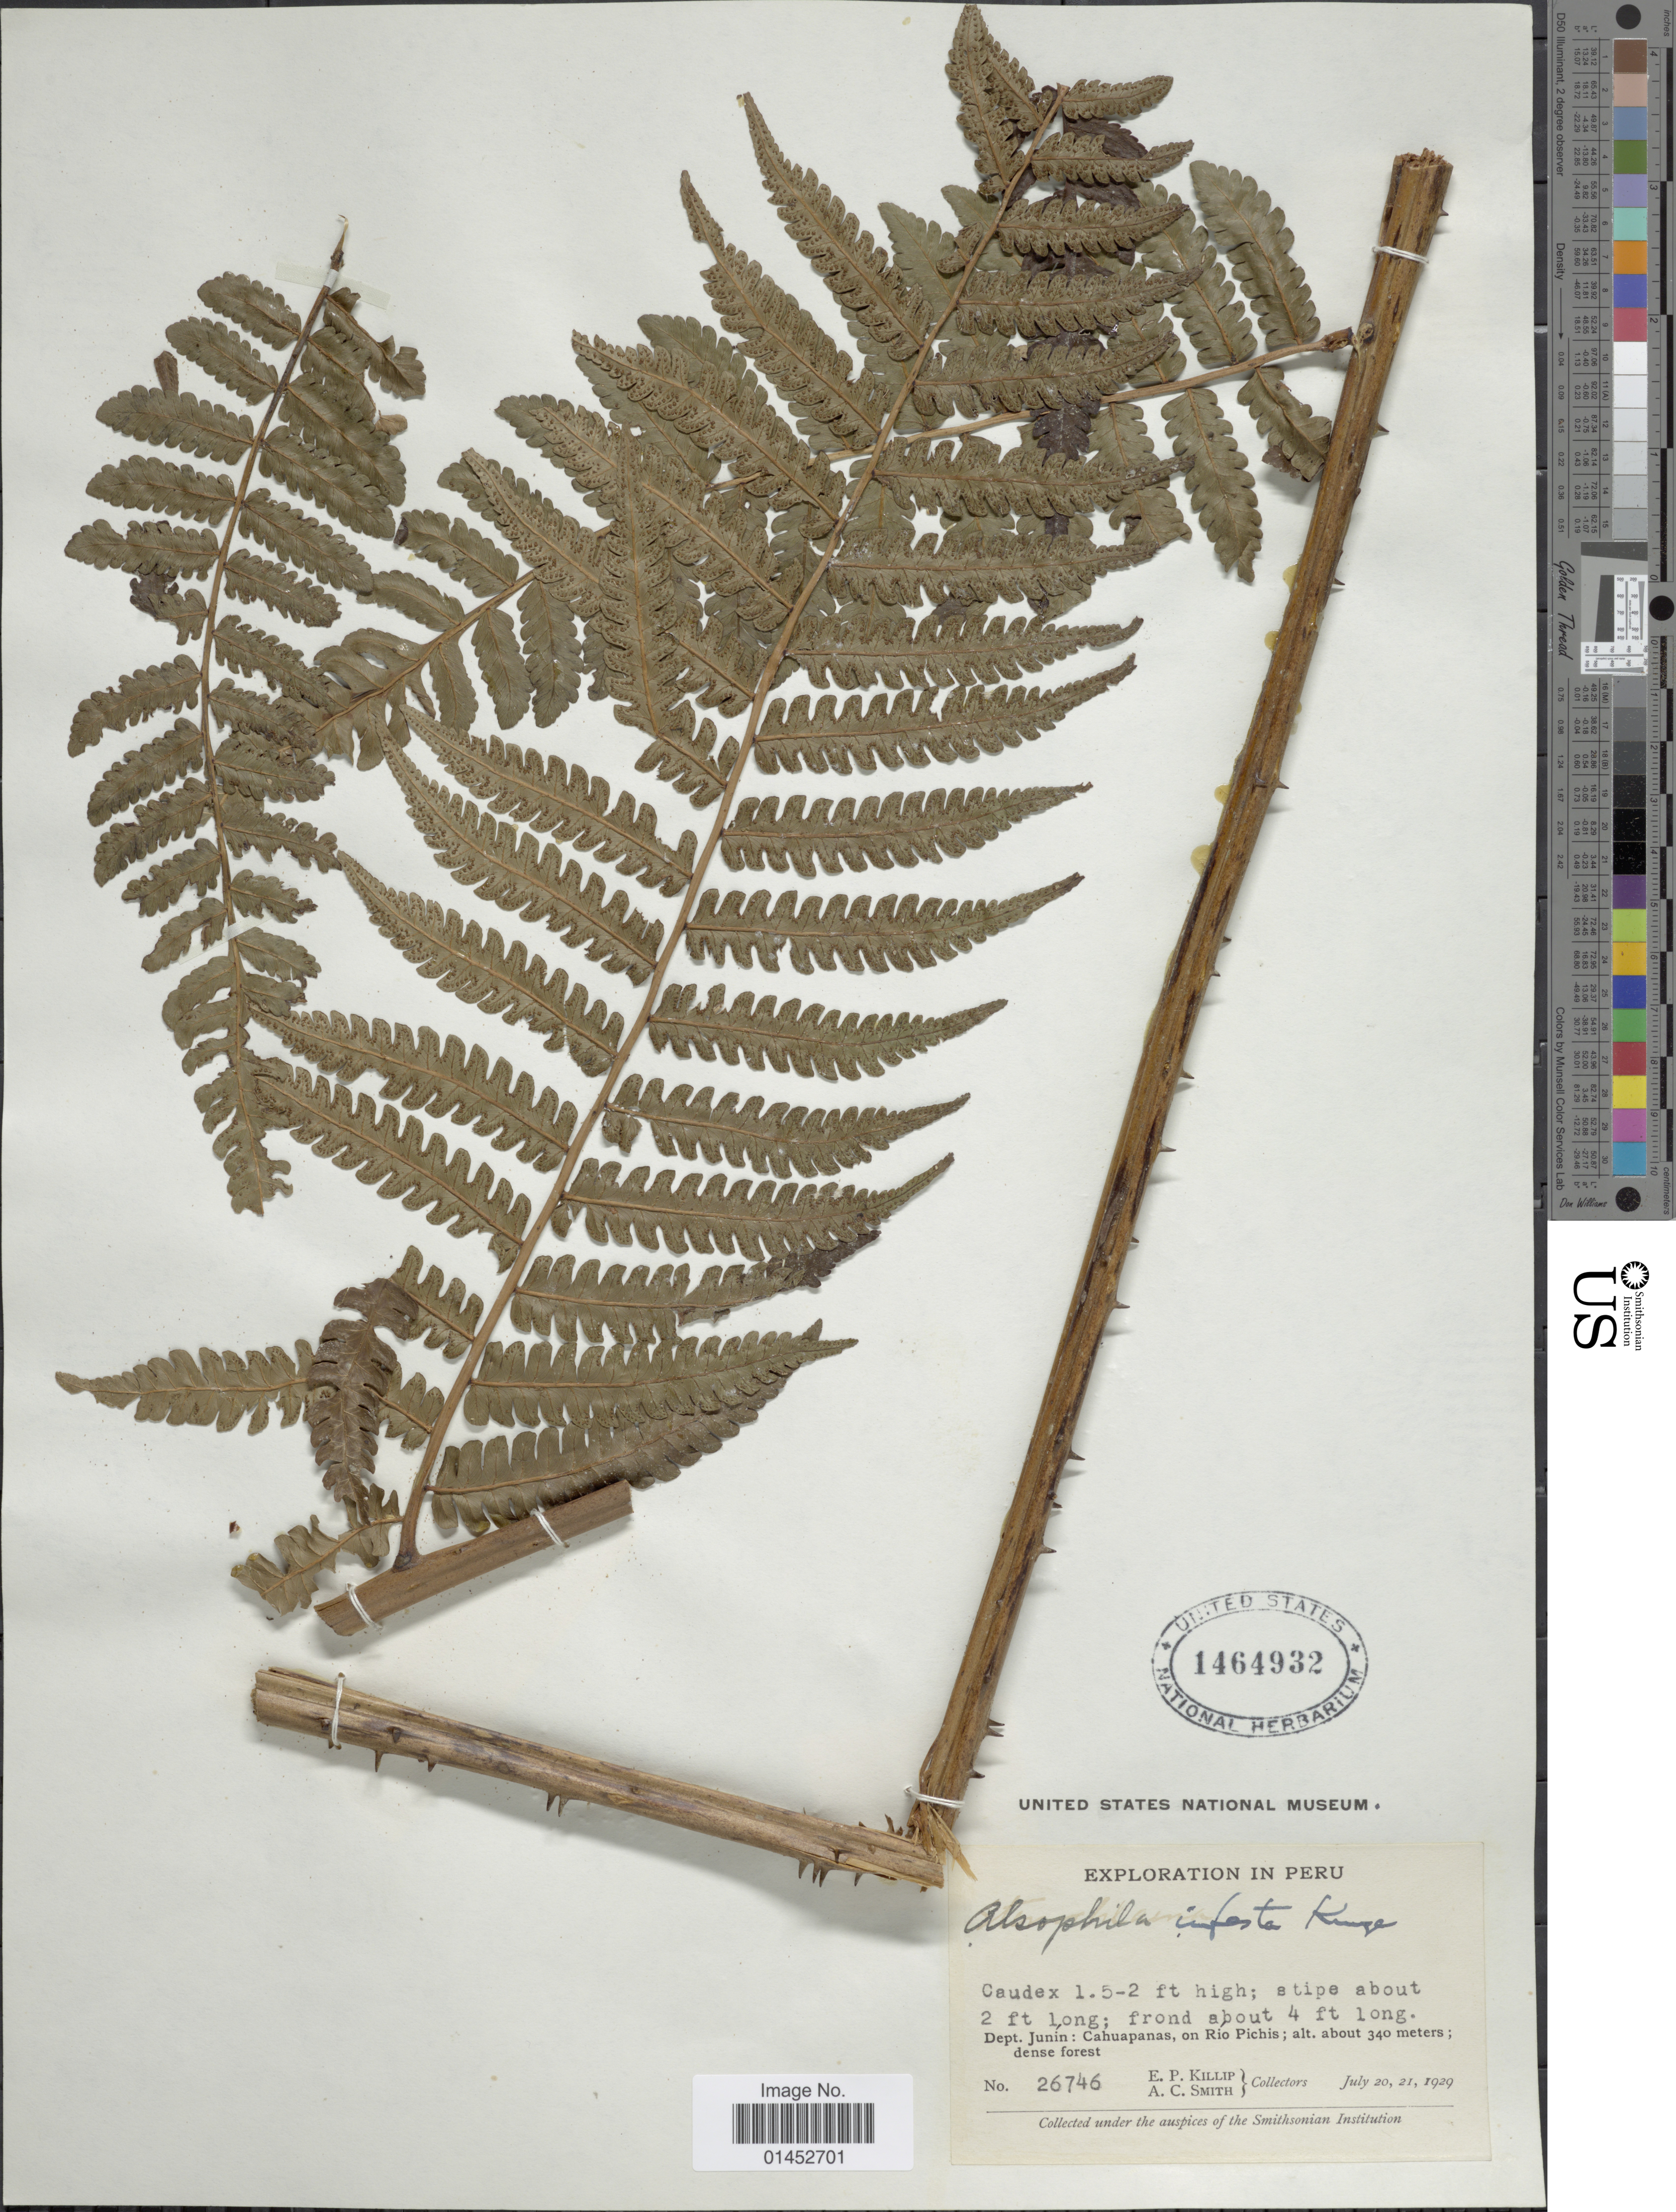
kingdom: Plantae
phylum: Tracheophyta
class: Polypodiopsida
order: Cyatheales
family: Cyatheaceae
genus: Cyathea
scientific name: Cyathea pungens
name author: (Willd.) Domin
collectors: E. P. Killip & A. C. Smith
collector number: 26746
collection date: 1929-07-20/1929-07-21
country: Peru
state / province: Junín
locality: Dept. Junín: Cahuapanas, on Río Pichis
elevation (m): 340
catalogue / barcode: US 1464932